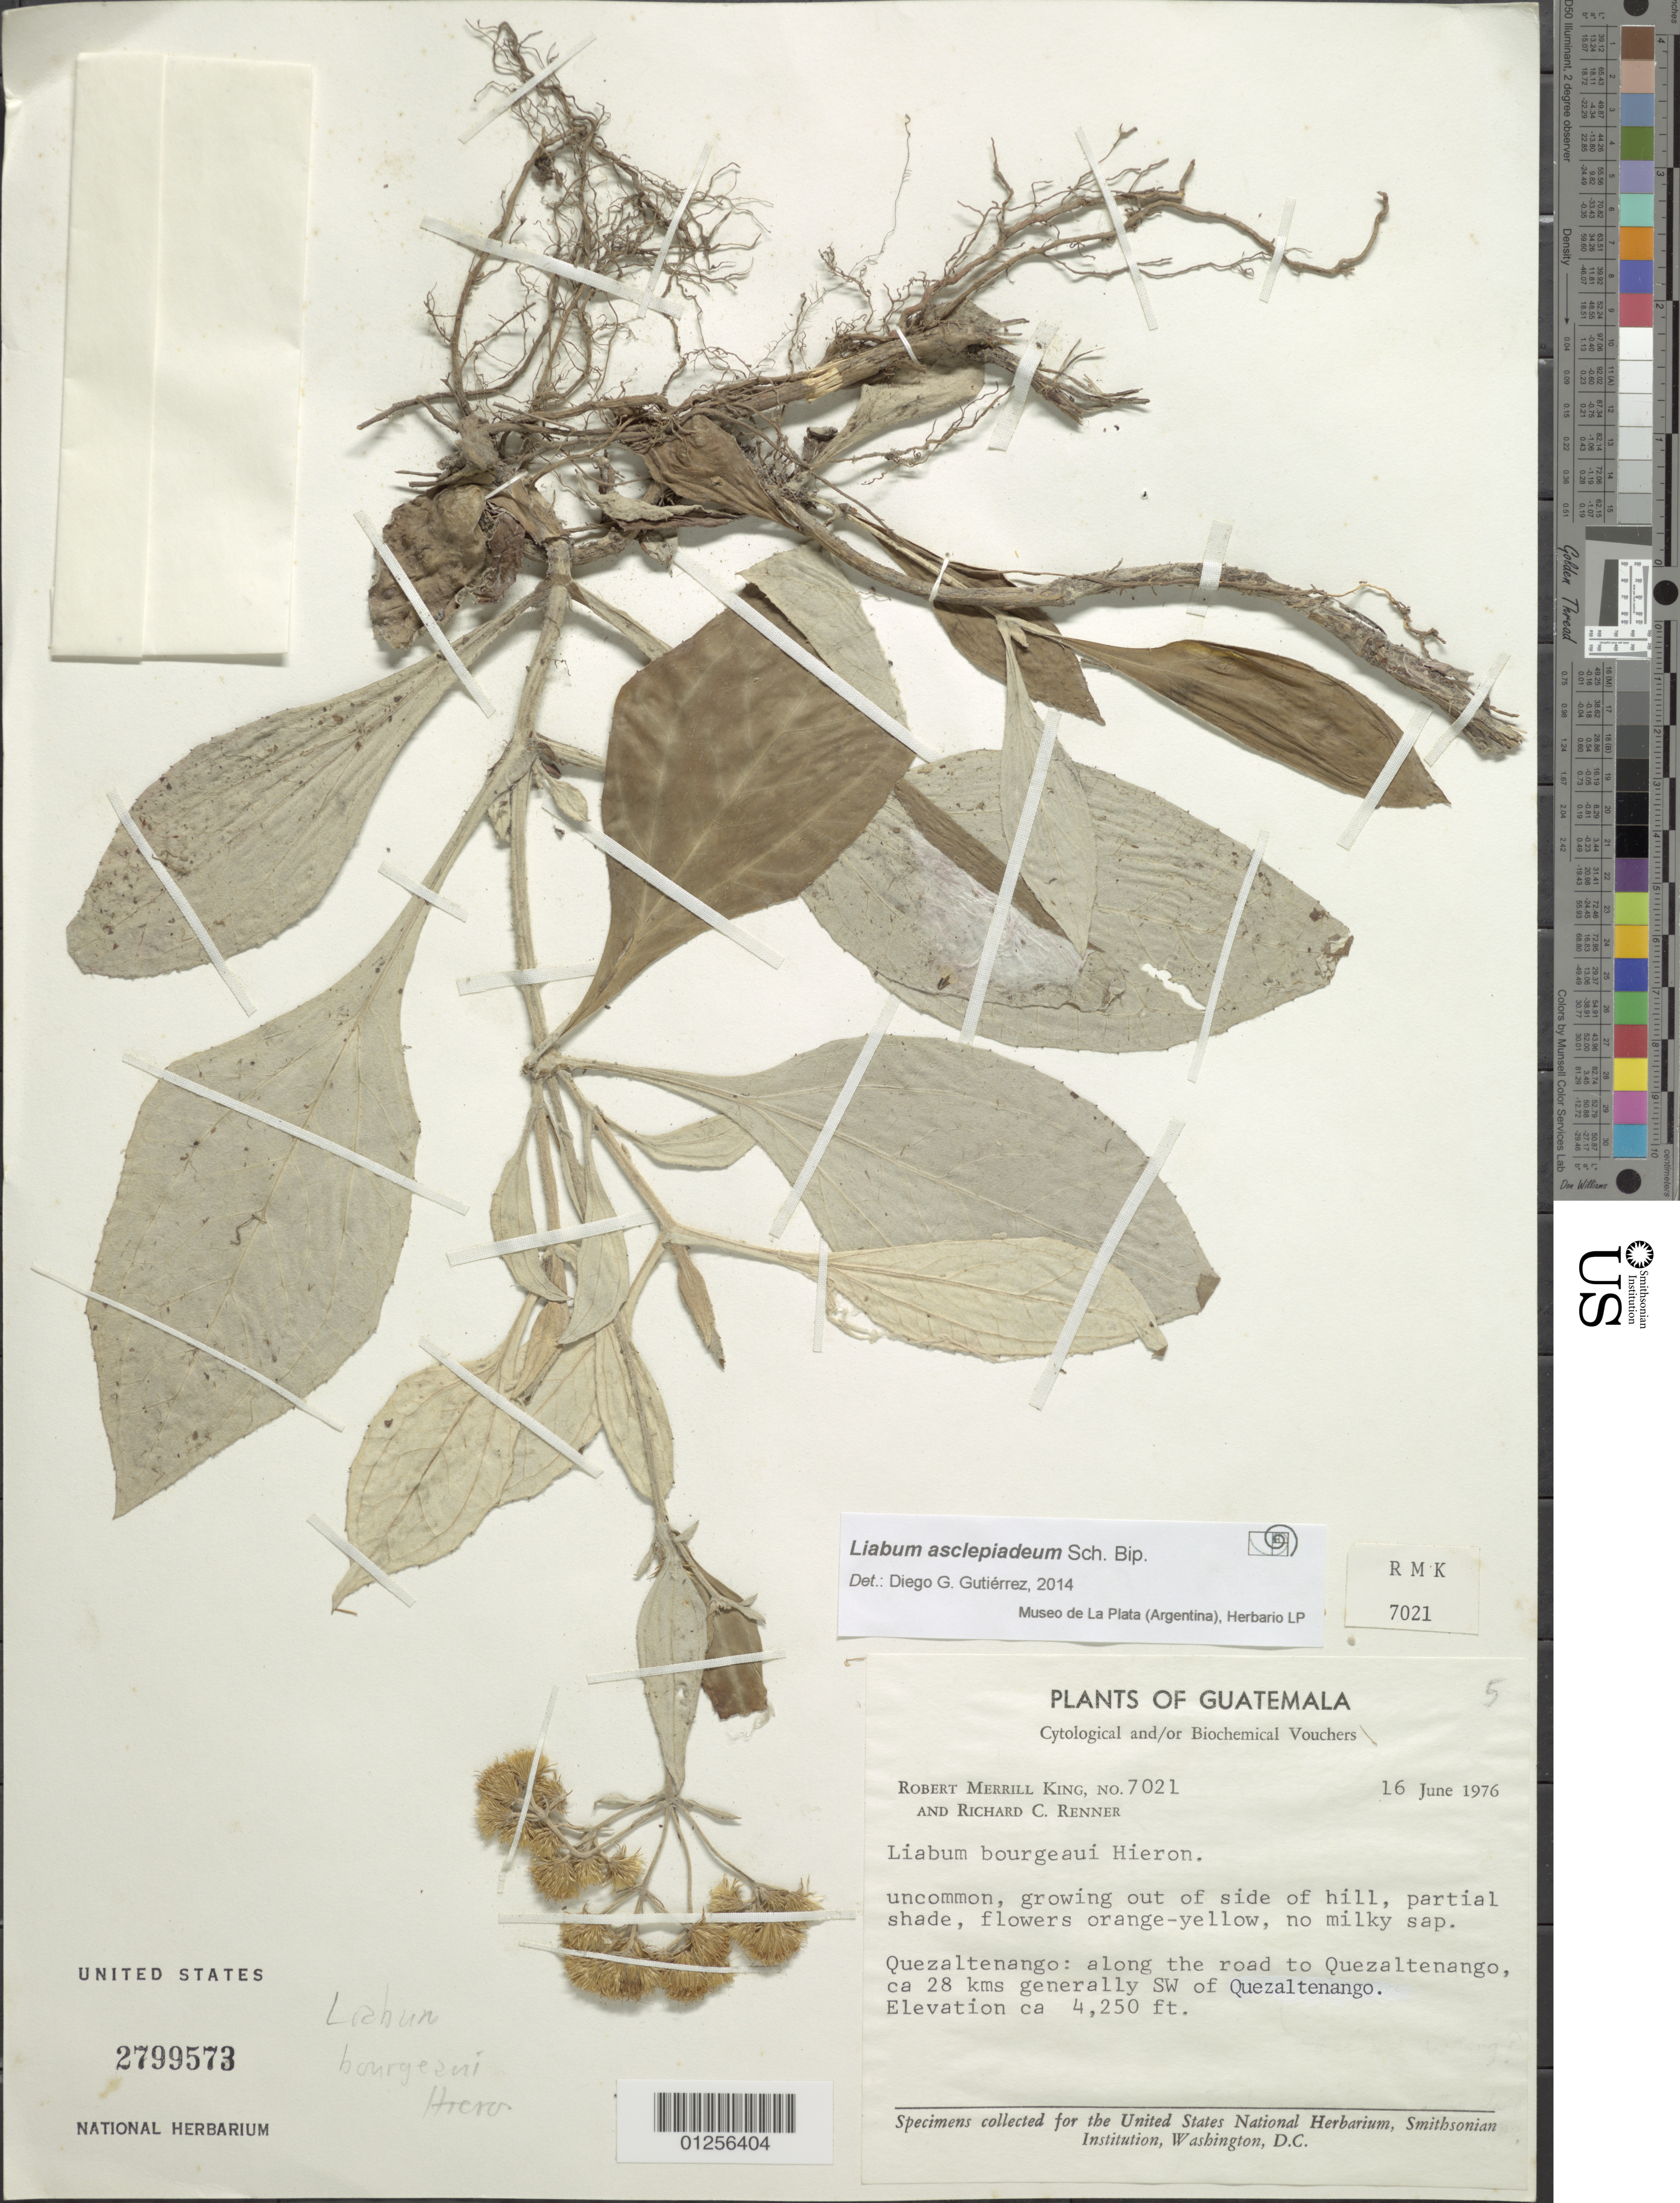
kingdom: Plantae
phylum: Tracheophyta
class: Magnoliopsida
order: Asterales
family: Asteraceae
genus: Liabum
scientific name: Liabum asclepiadeum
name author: Sch. Bip.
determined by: Gutierrez, D. G.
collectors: R. M. King & R. C. Renner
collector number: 7021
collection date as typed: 16 June 1976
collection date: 1976-06-16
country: Guatemala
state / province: Quetzaltenango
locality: Quezaltenango, along road to, ca 28 kms generally SW of Quezaltenango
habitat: Growing out of side of hill, partial shade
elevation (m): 1295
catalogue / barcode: US 2799573